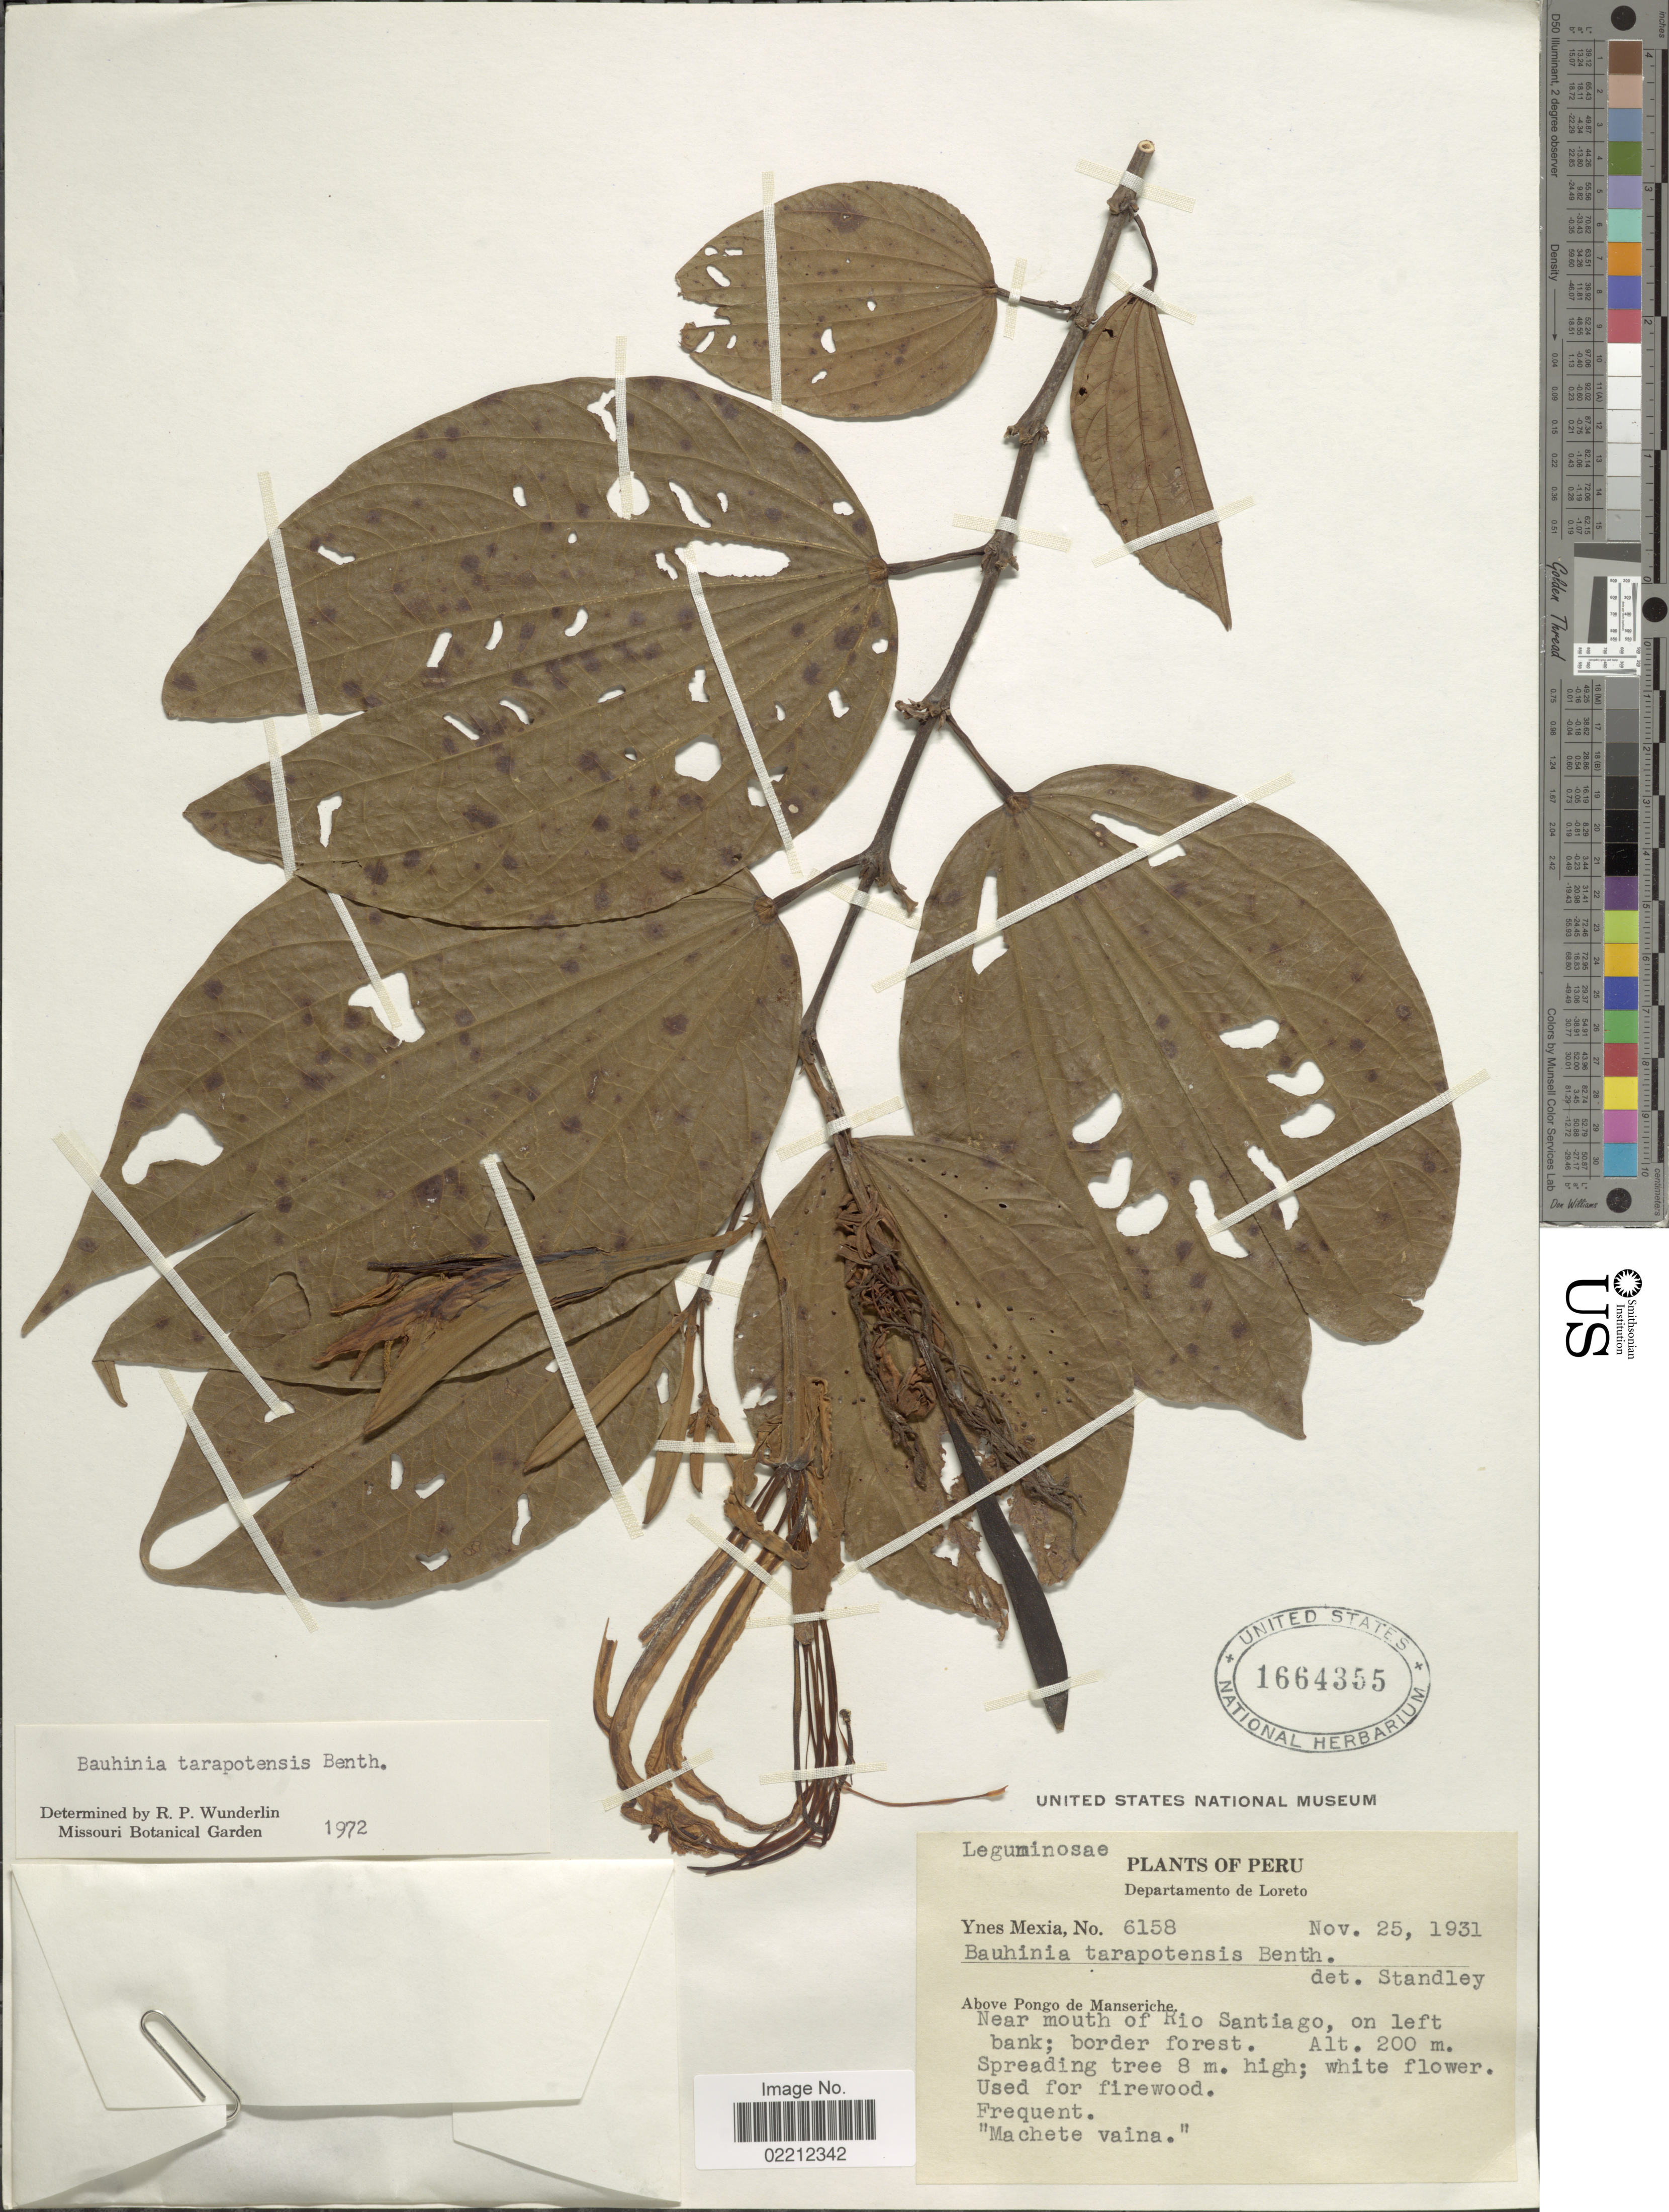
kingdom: Plantae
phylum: Tracheophyta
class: Magnoliopsida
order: Fabales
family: Fabaceae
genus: Bauhinia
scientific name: Bauhinia tarapotensis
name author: Benth.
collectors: Y. Mexia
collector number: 6158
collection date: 1931-11-25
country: Peru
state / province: Loreto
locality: Above Pongo de Manseriche. Near mouth of Rio Santiago, on left bank; border forest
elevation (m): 200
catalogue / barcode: US 1664355